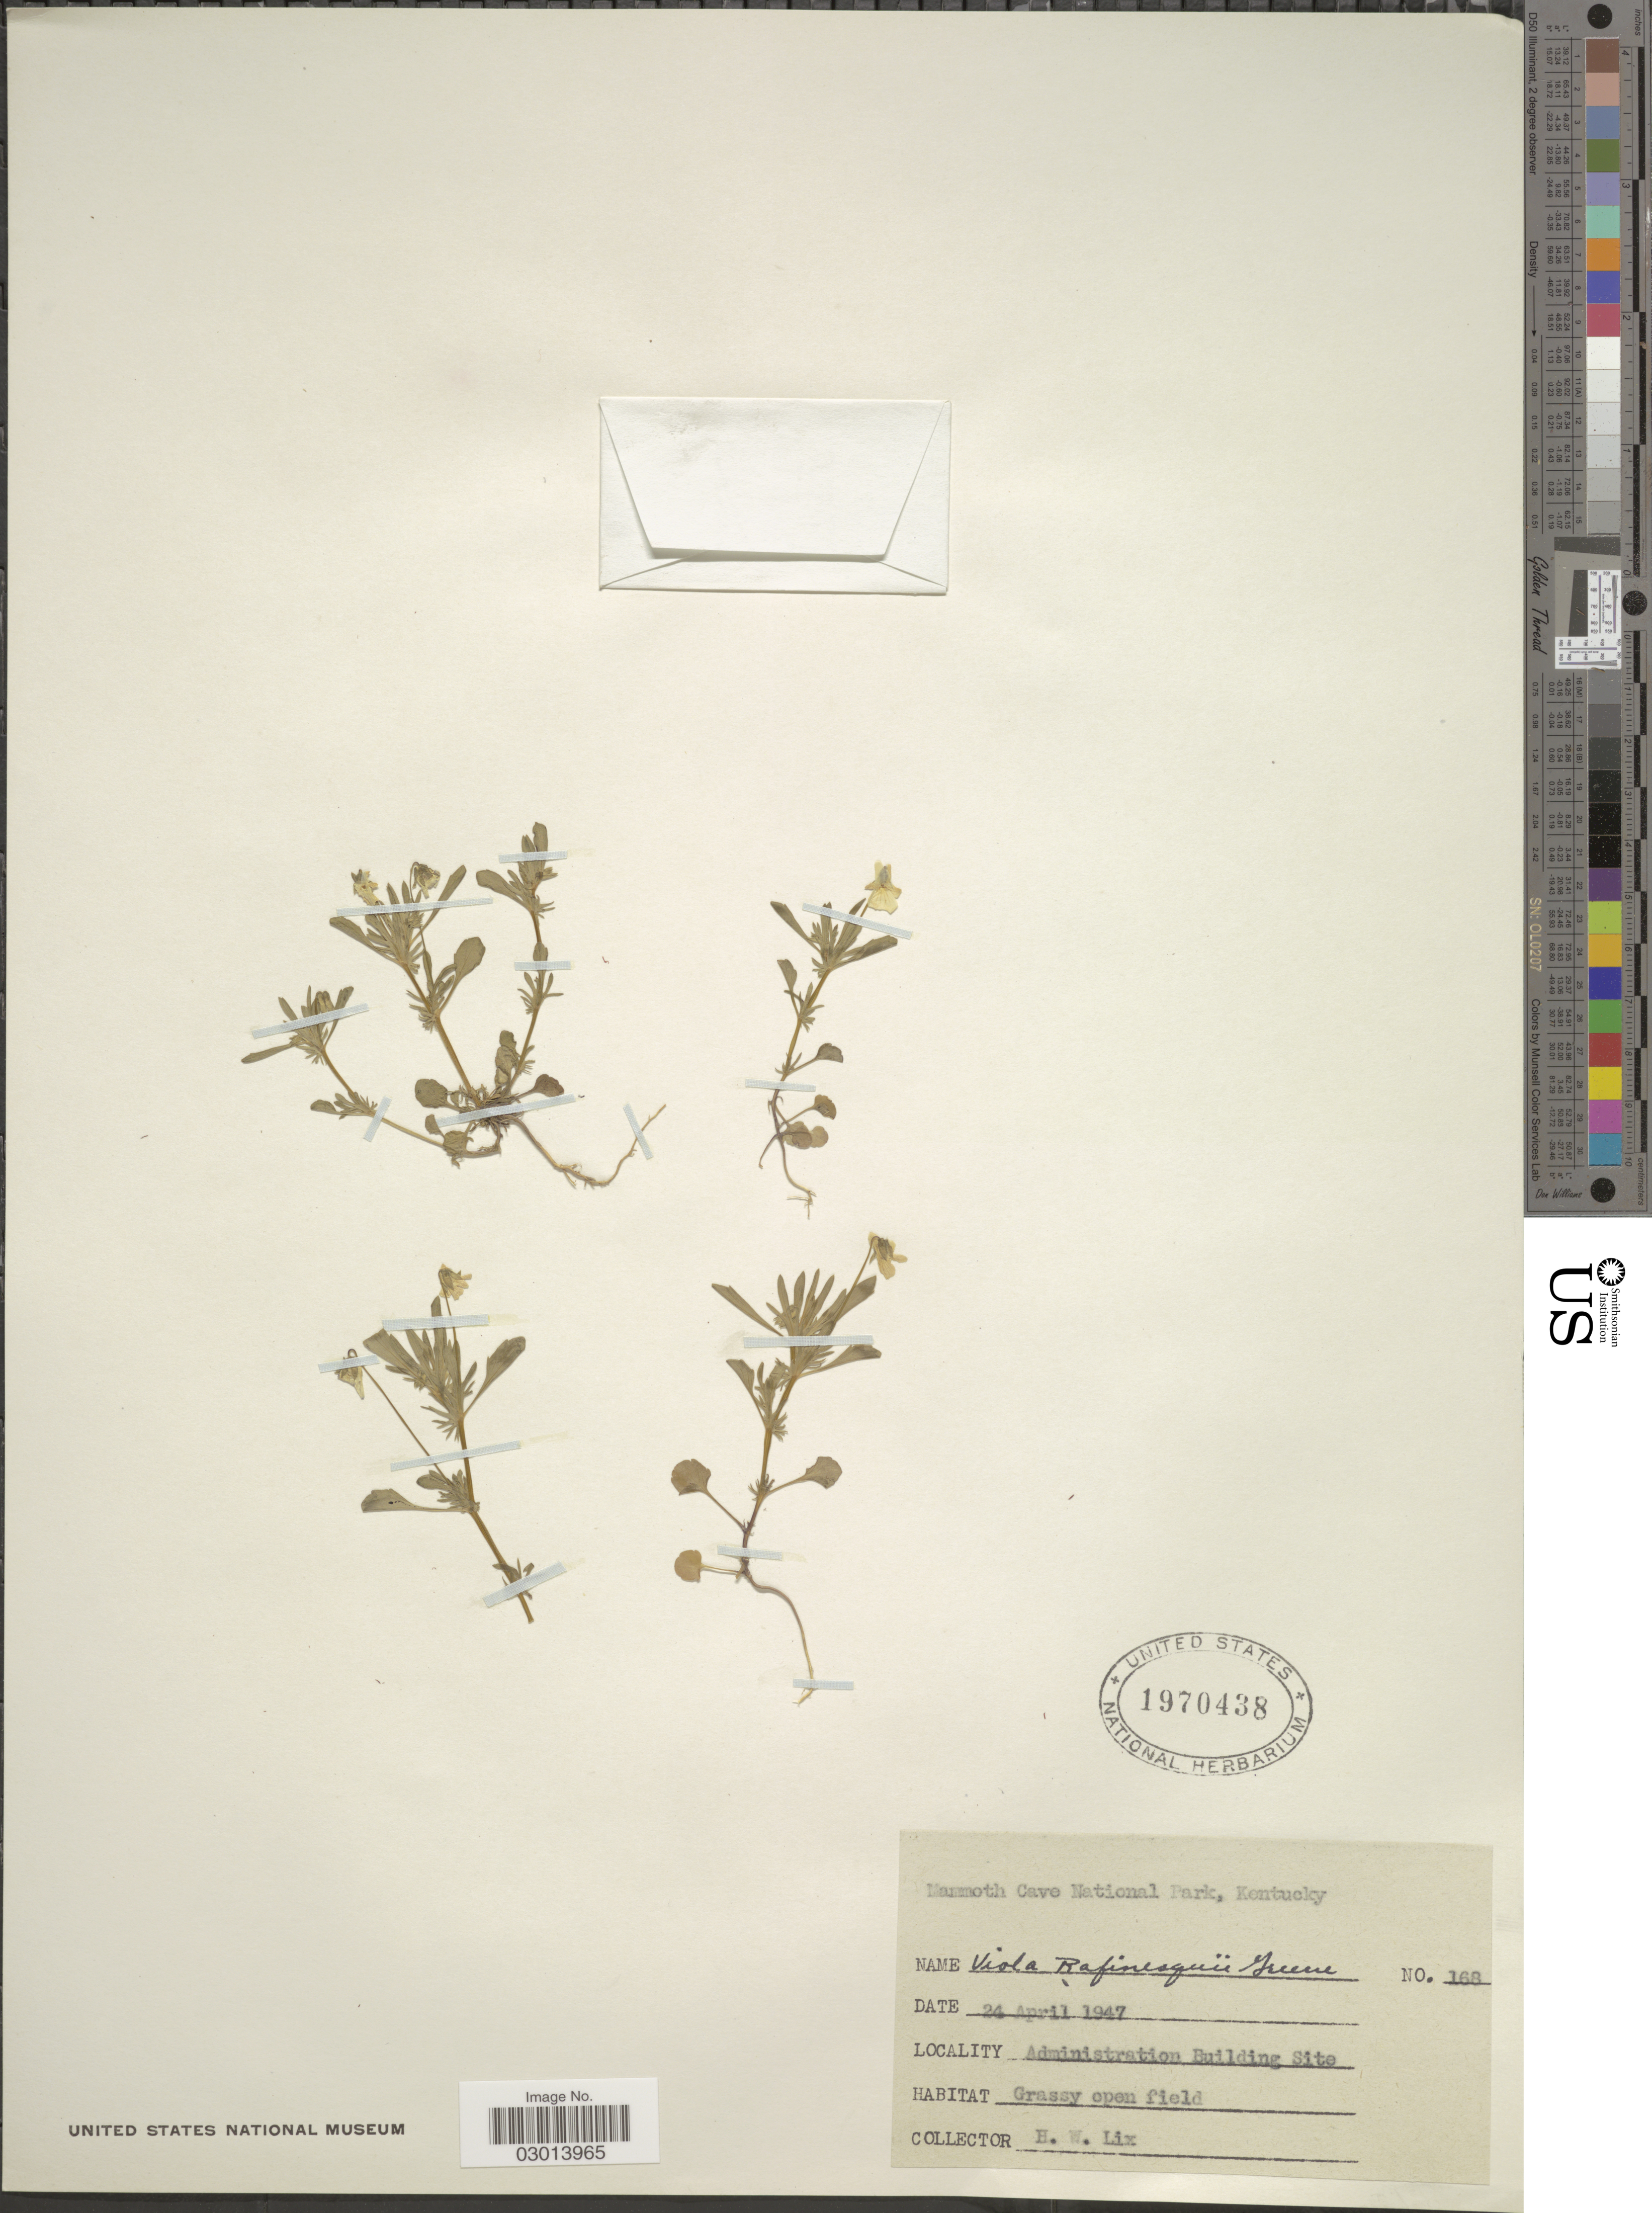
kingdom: Plantae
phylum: Tracheophyta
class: Magnoliopsida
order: Malpighiales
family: Violaceae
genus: Viola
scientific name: Viola rafinesquei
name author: Greene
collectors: H. W. Lix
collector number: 168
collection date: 1947-04-24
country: United States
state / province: Kentucky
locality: Mammoth Cave National Park, Kentucky. Administration Building Site.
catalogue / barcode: US 1970438